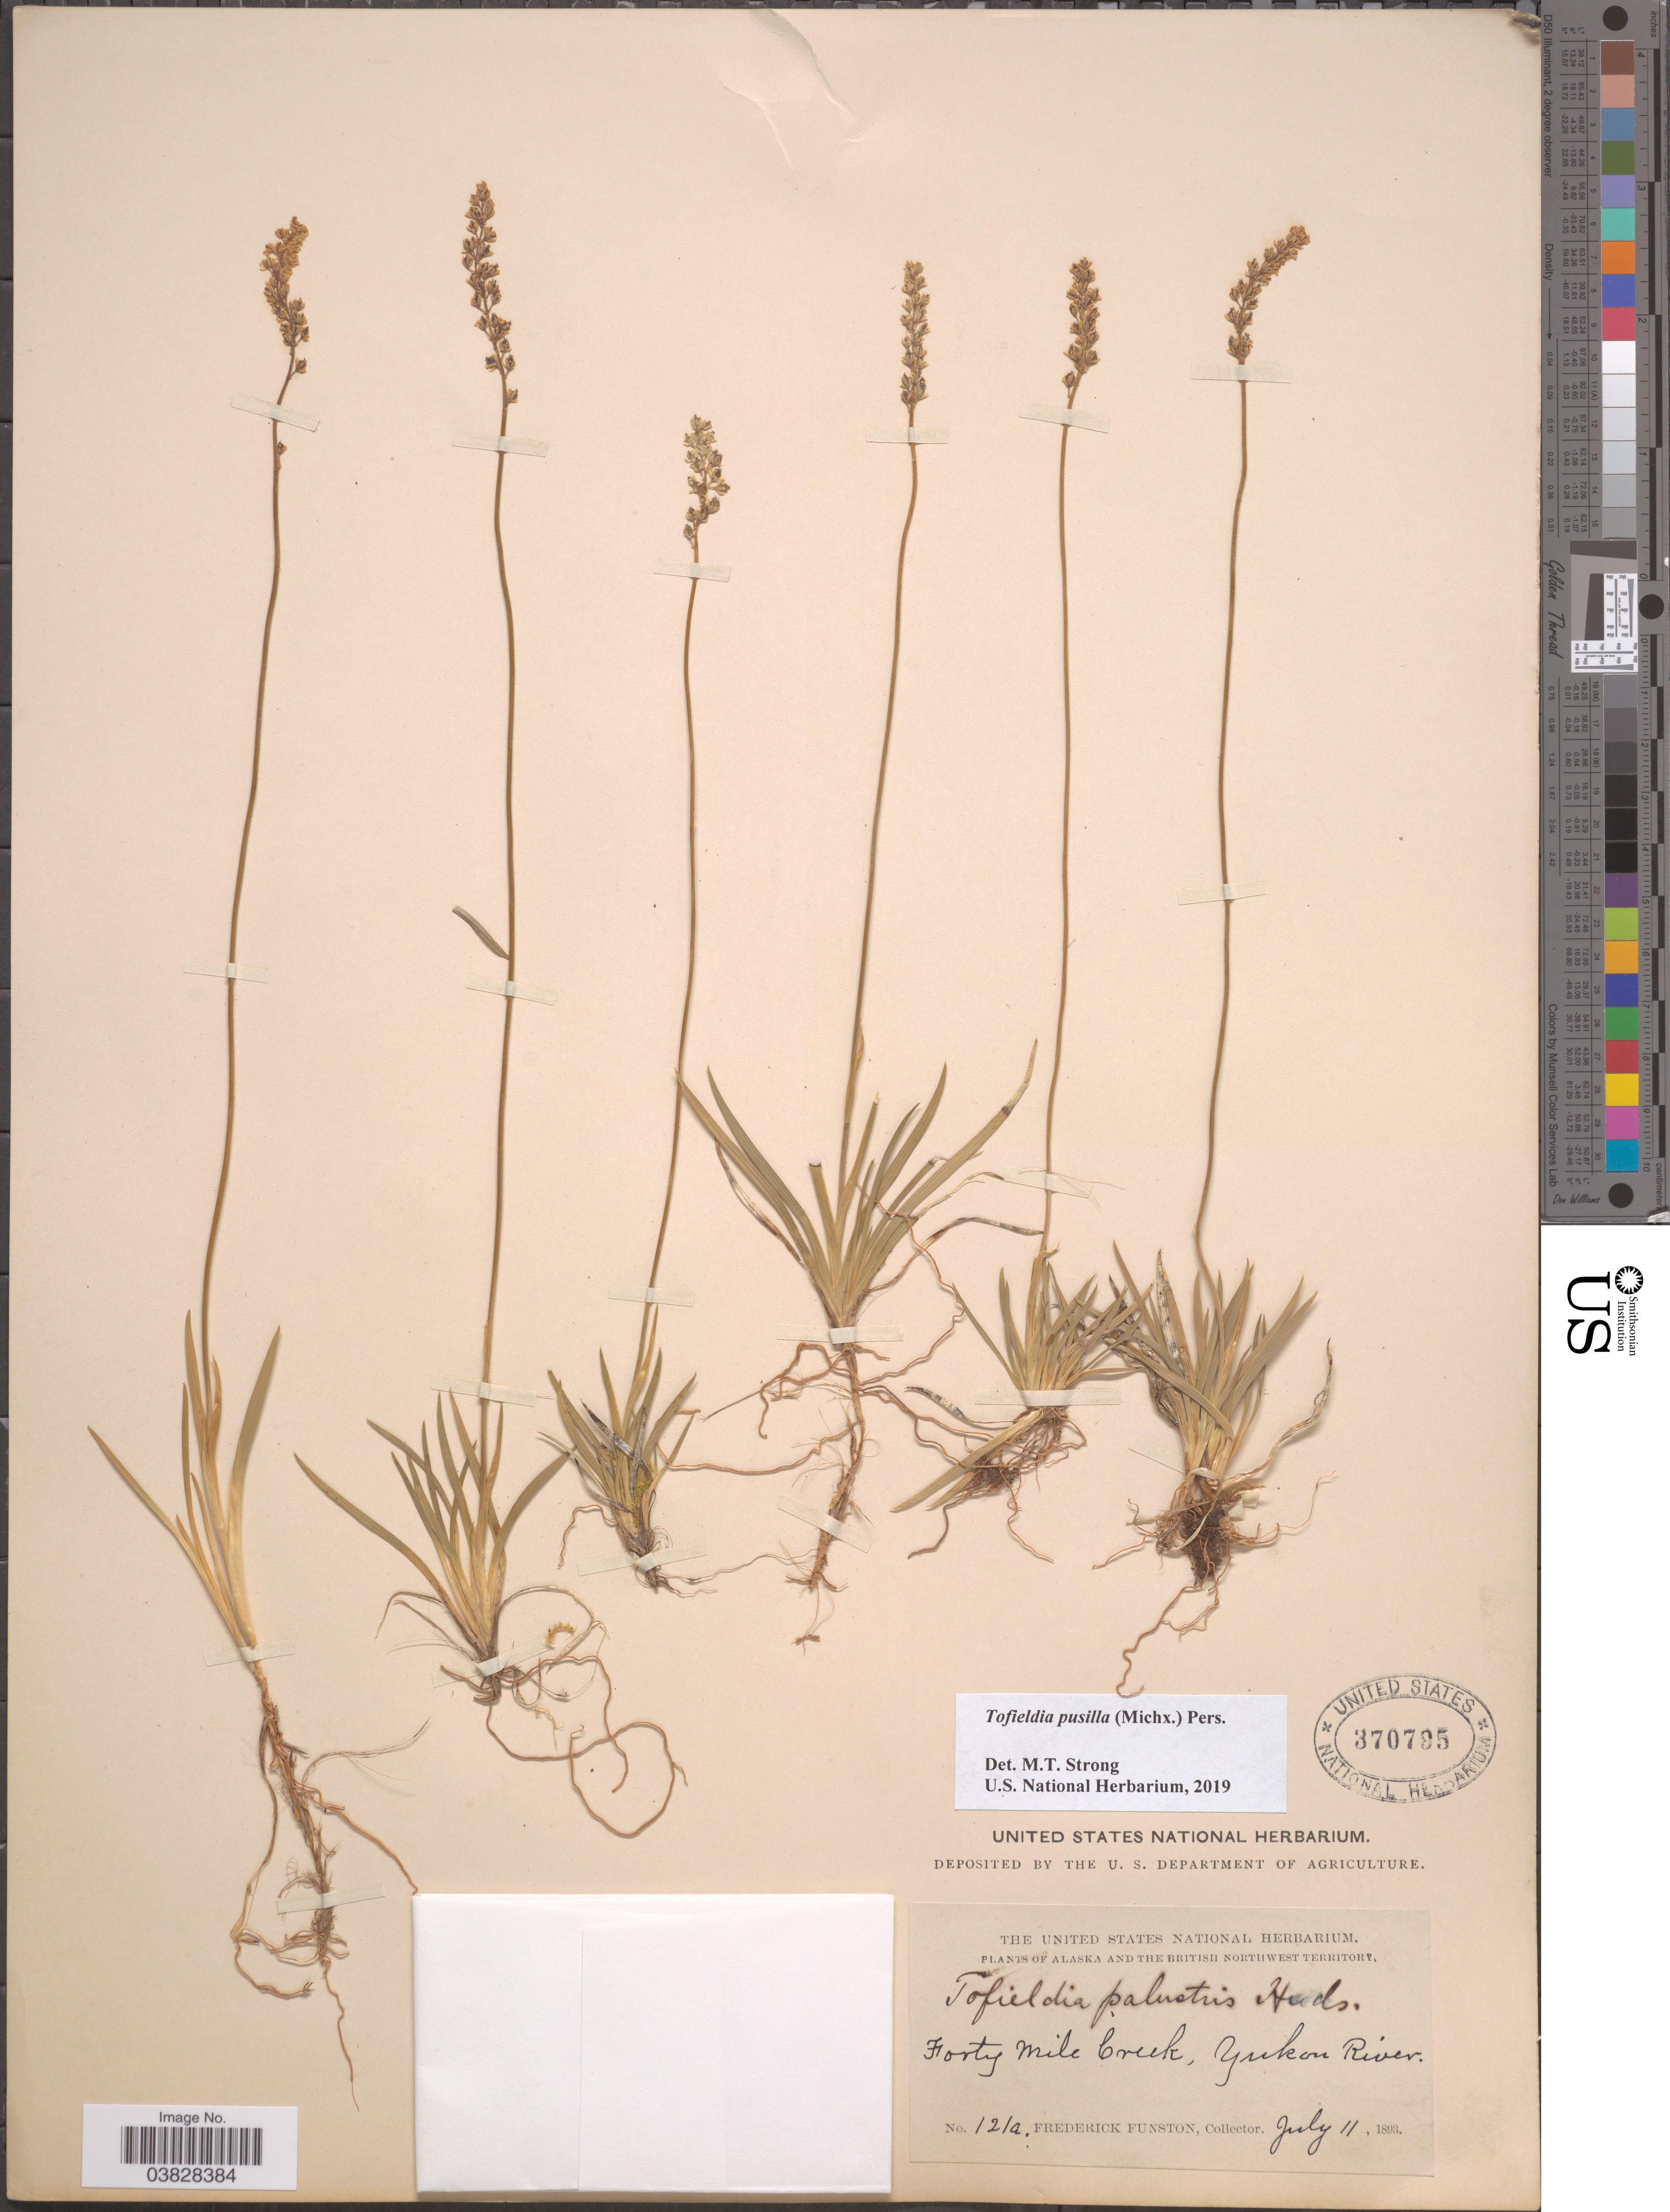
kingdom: Plantae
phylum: Tracheophyta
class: Liliopsida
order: Alismatales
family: Tofieldiaceae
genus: Tofieldia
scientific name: Tofieldia pusilla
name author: (Michx.) Pers.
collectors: F. Funston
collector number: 121a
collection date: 1893-07-11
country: United States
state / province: Alaska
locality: British Northwest Territory. Forty Mile Creek, Yukon River.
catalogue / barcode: US 370795